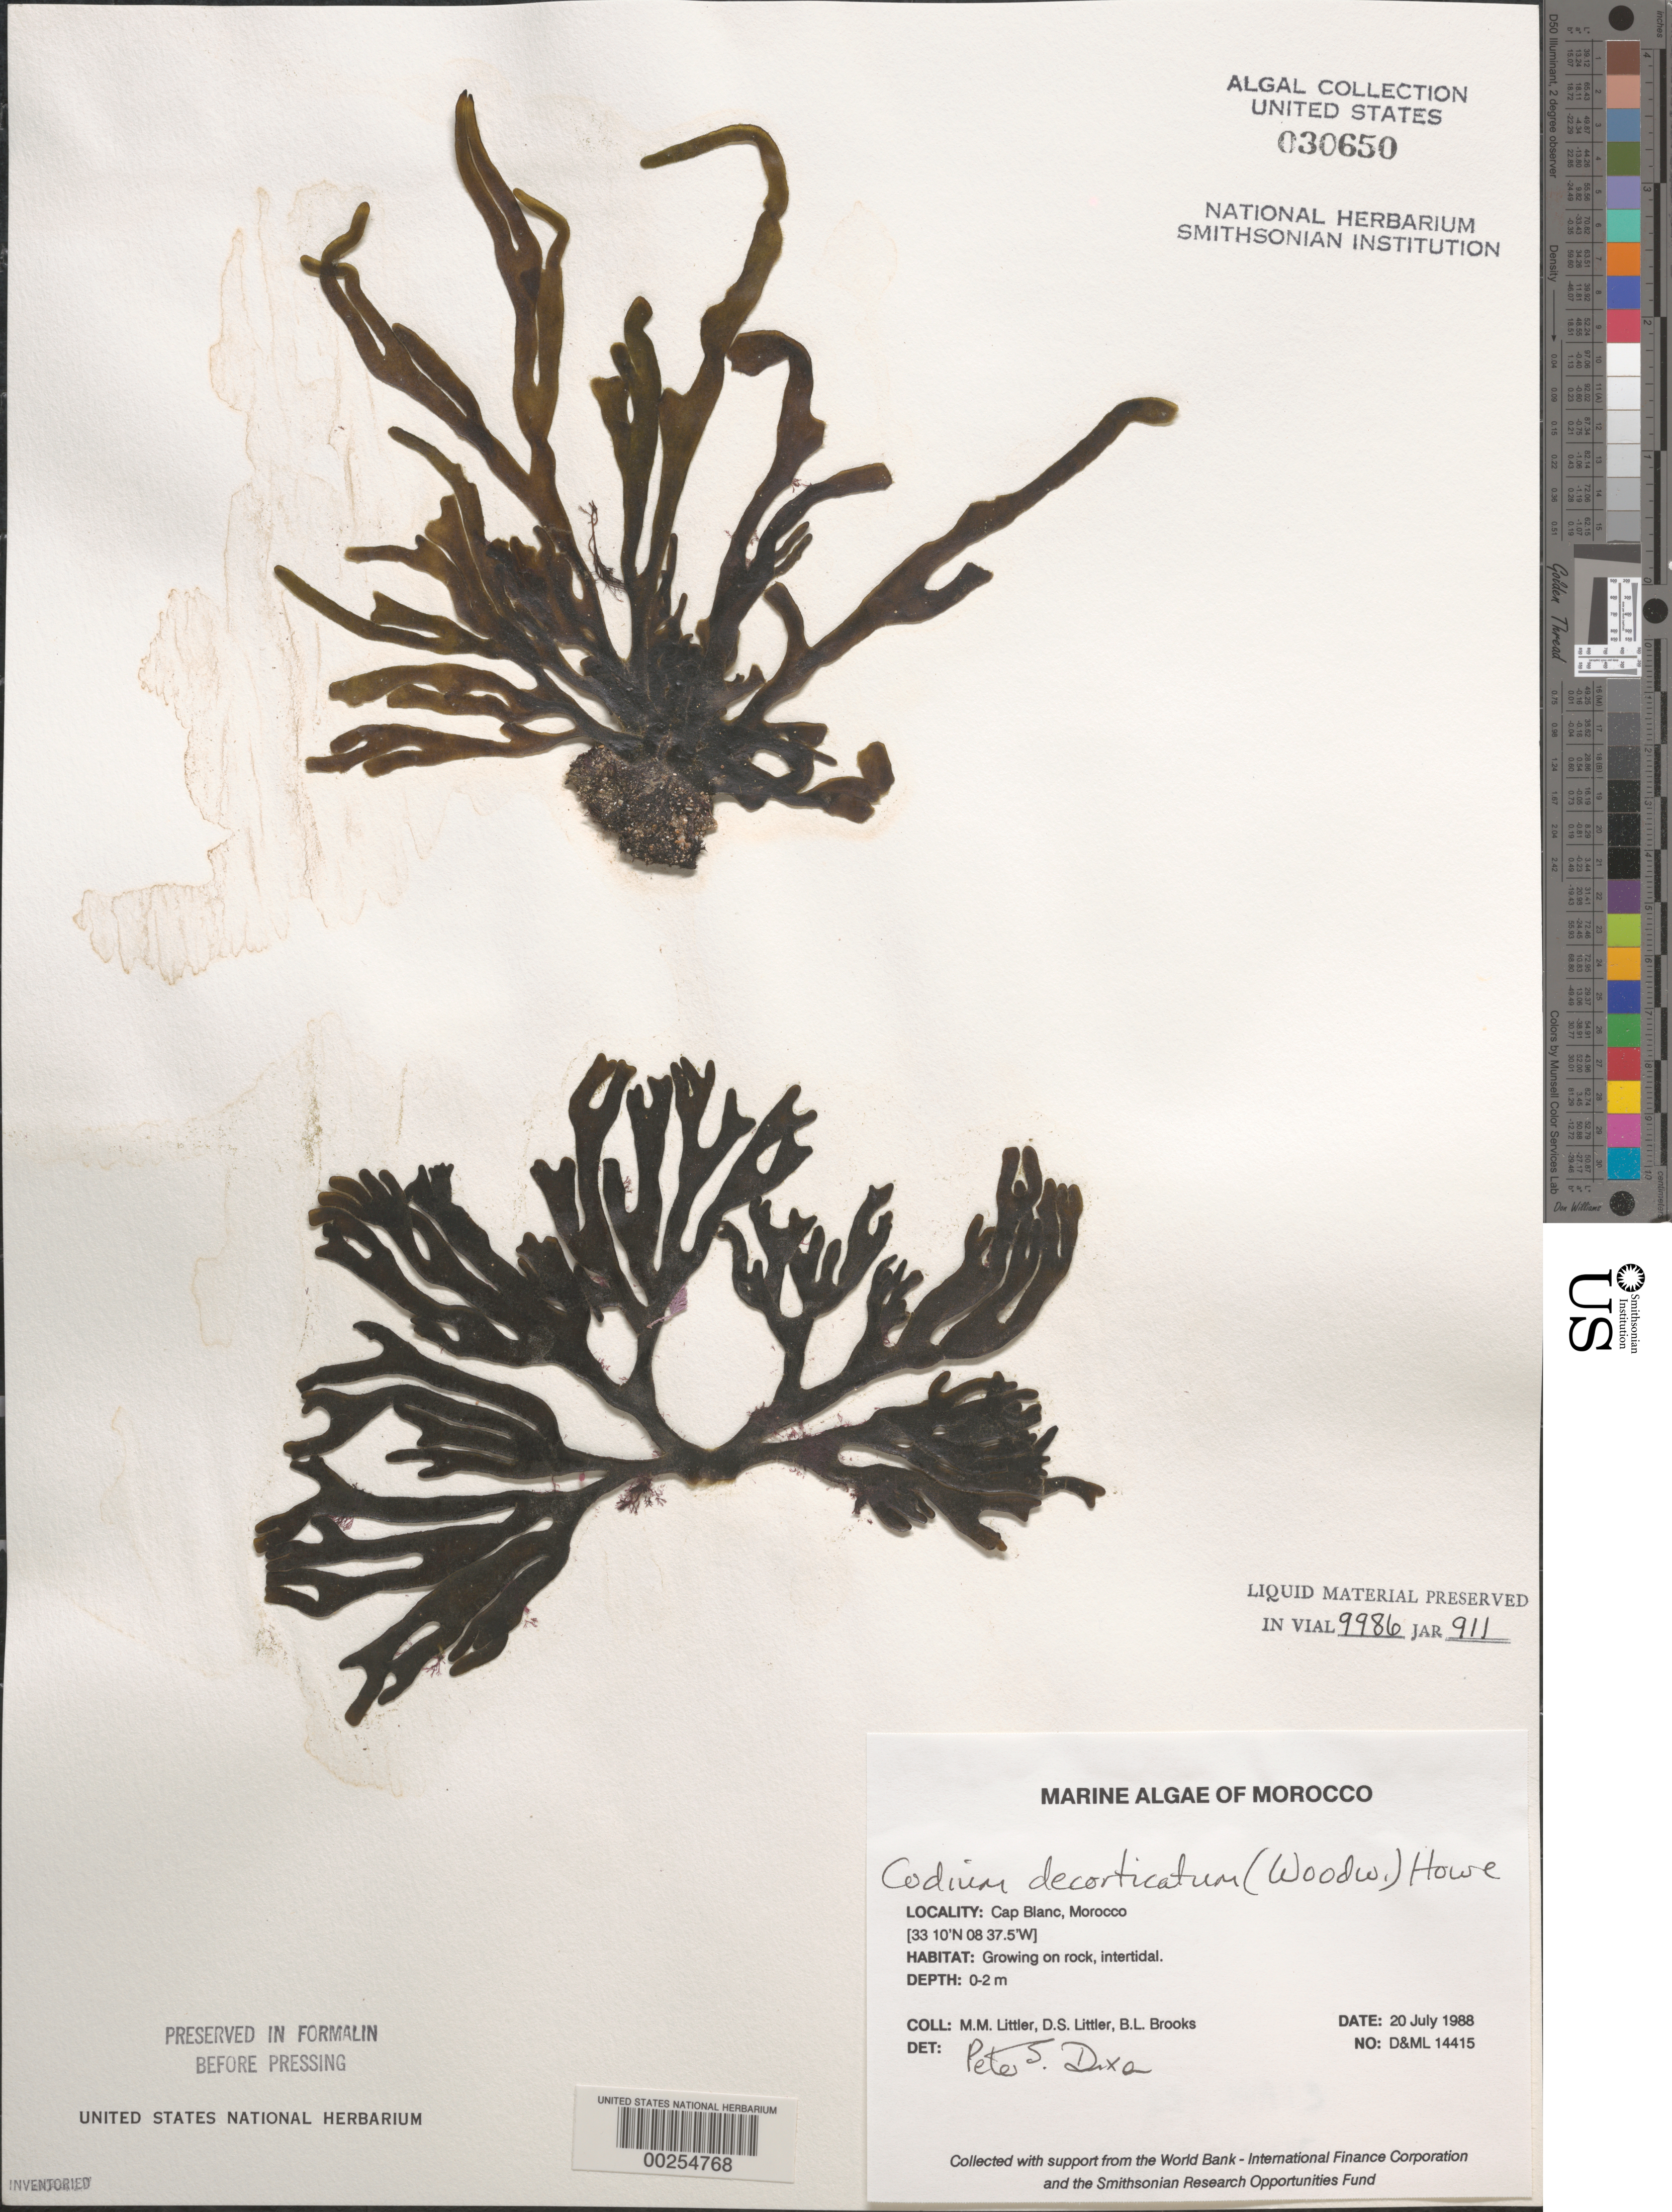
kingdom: Plantae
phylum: Chlorophyta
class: Ulvophyceae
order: Bryopsidales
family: Codiaceae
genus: Codium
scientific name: Codium decorticatum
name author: (Woodw.) M. Howe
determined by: Dixon, P. S.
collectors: M. M. Littler, D. S. Littler & B. Brooks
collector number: D&ML 14415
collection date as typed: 20 Jul 1988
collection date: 1988-07-20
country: Morocco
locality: Cap Blanc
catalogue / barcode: US 30650